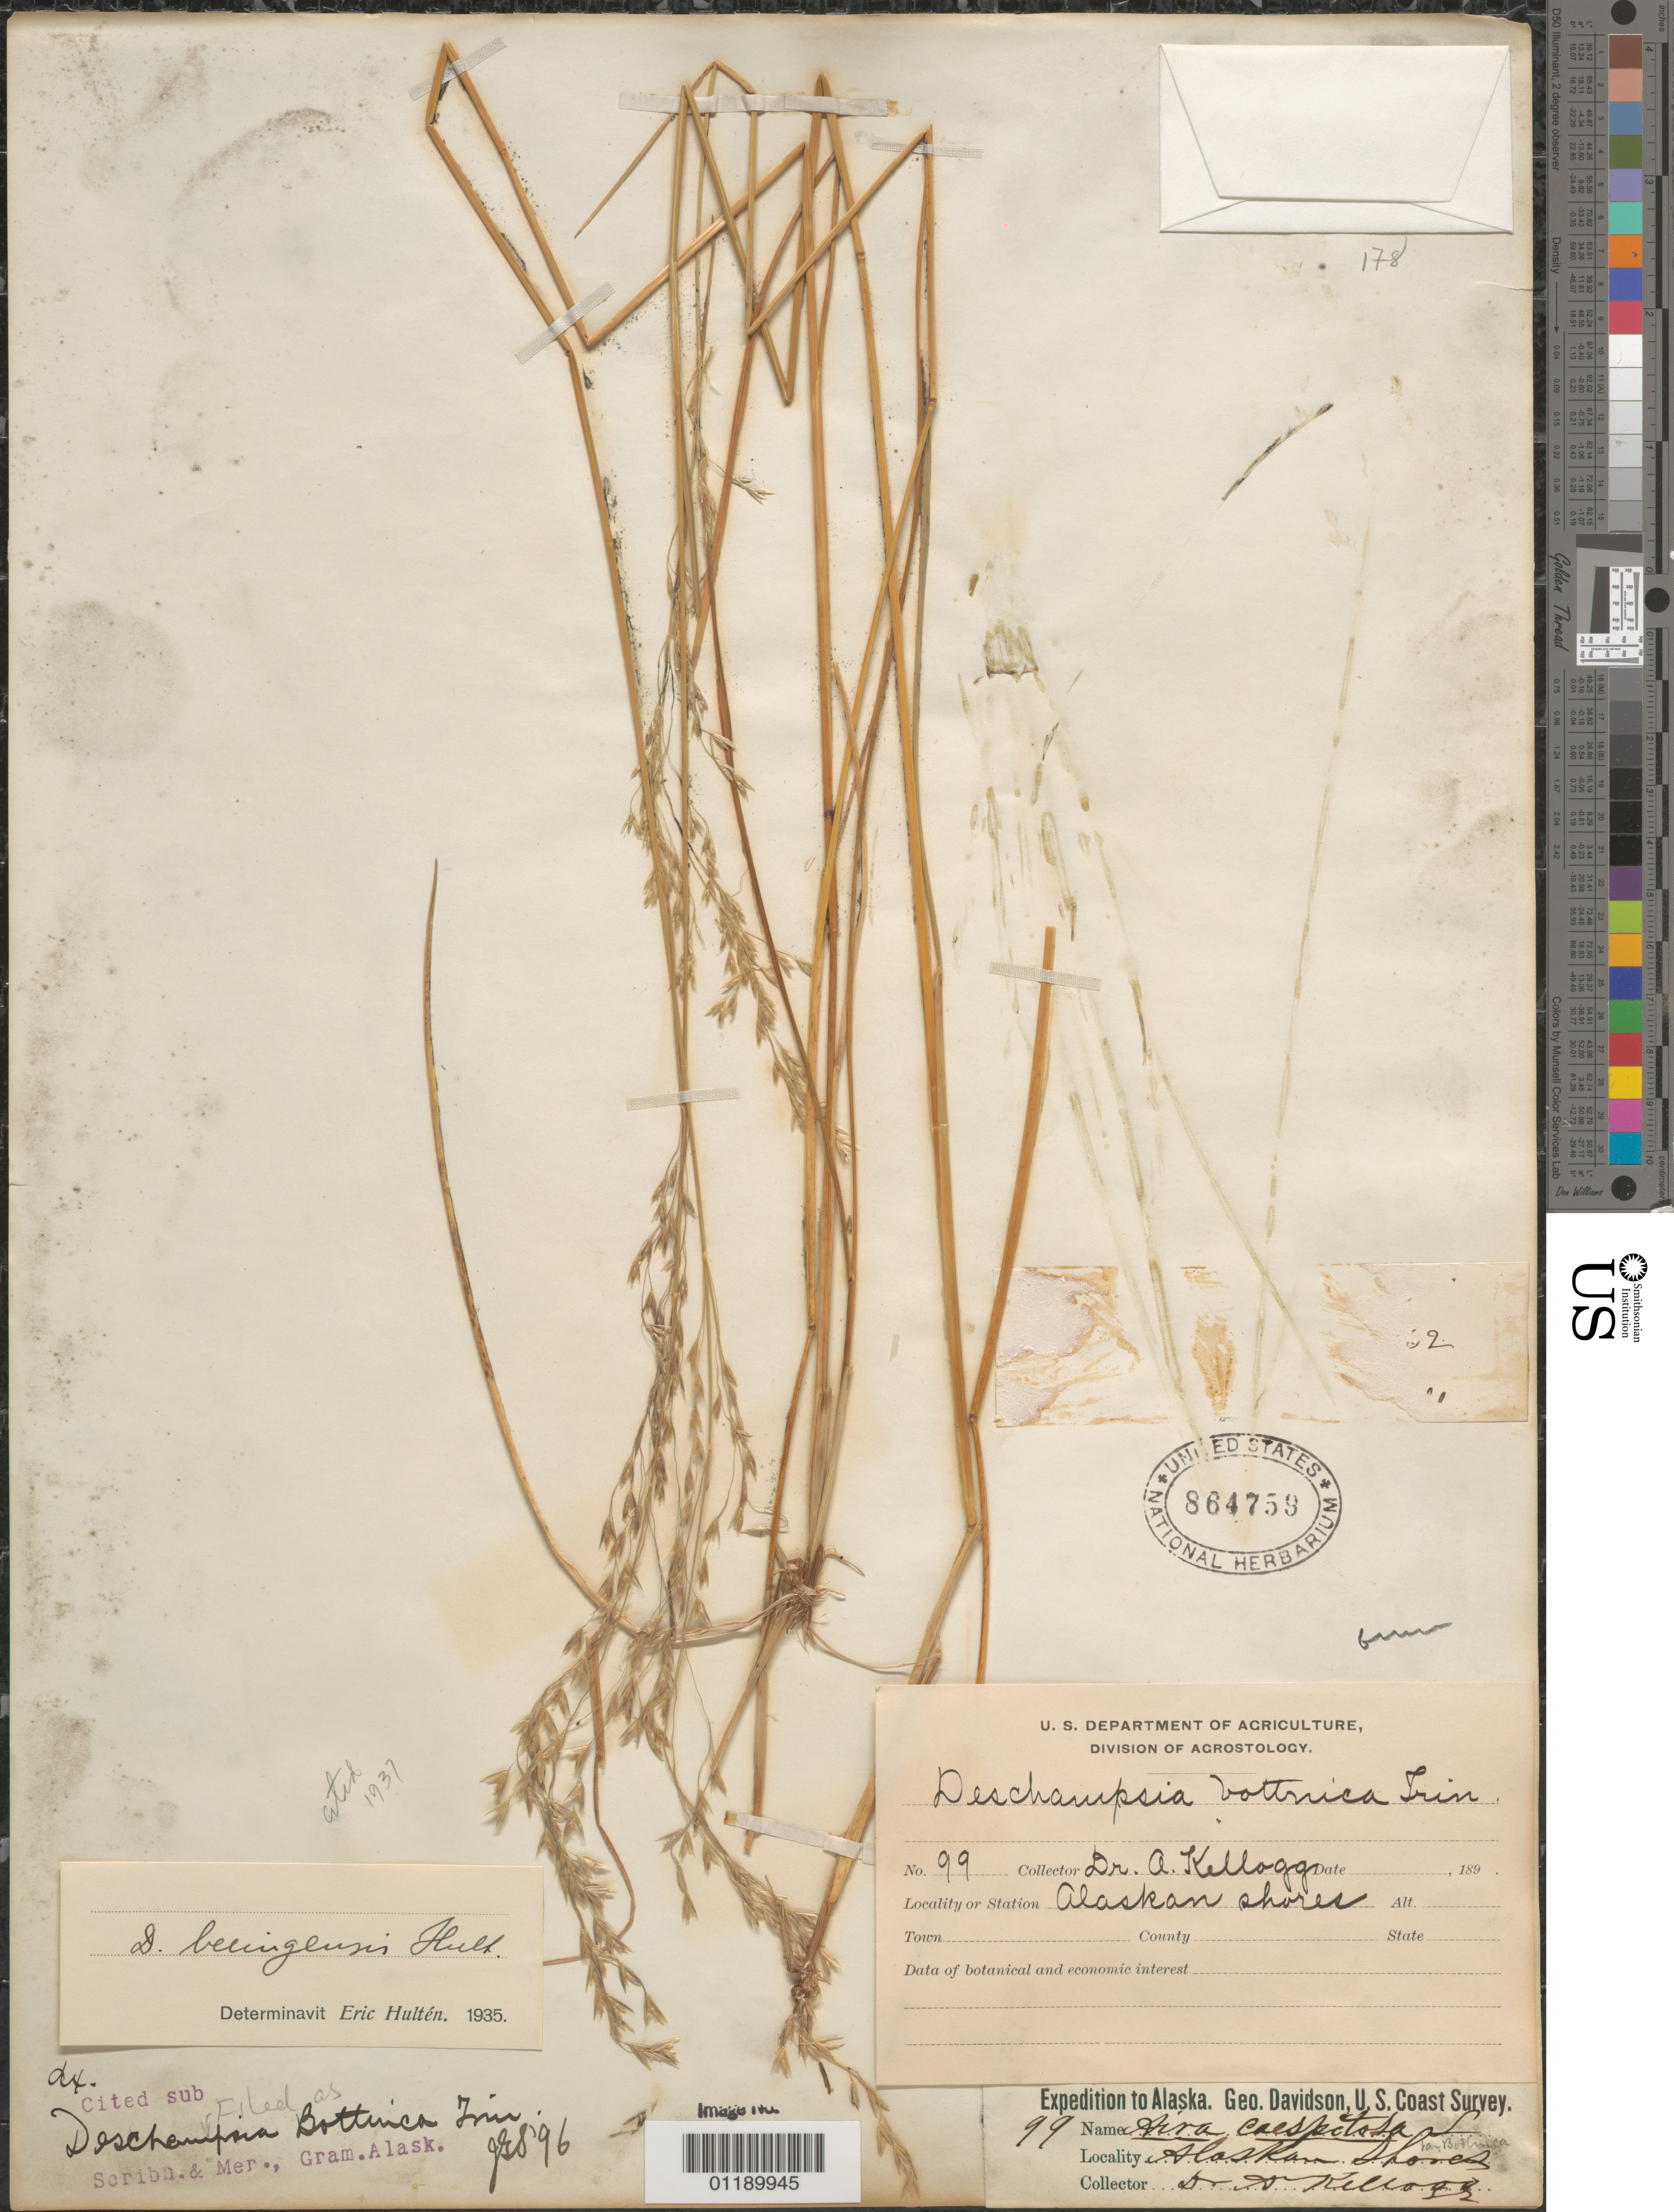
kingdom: Plantae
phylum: Tracheophyta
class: Liliopsida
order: Poales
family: Poaceae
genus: Deschampsia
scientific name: Deschampsia bottnica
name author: (Wahlenb.) Trin.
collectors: A. Kellogg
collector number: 99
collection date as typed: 189-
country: United States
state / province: Alaska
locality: Alaskan shores.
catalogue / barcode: US 864759